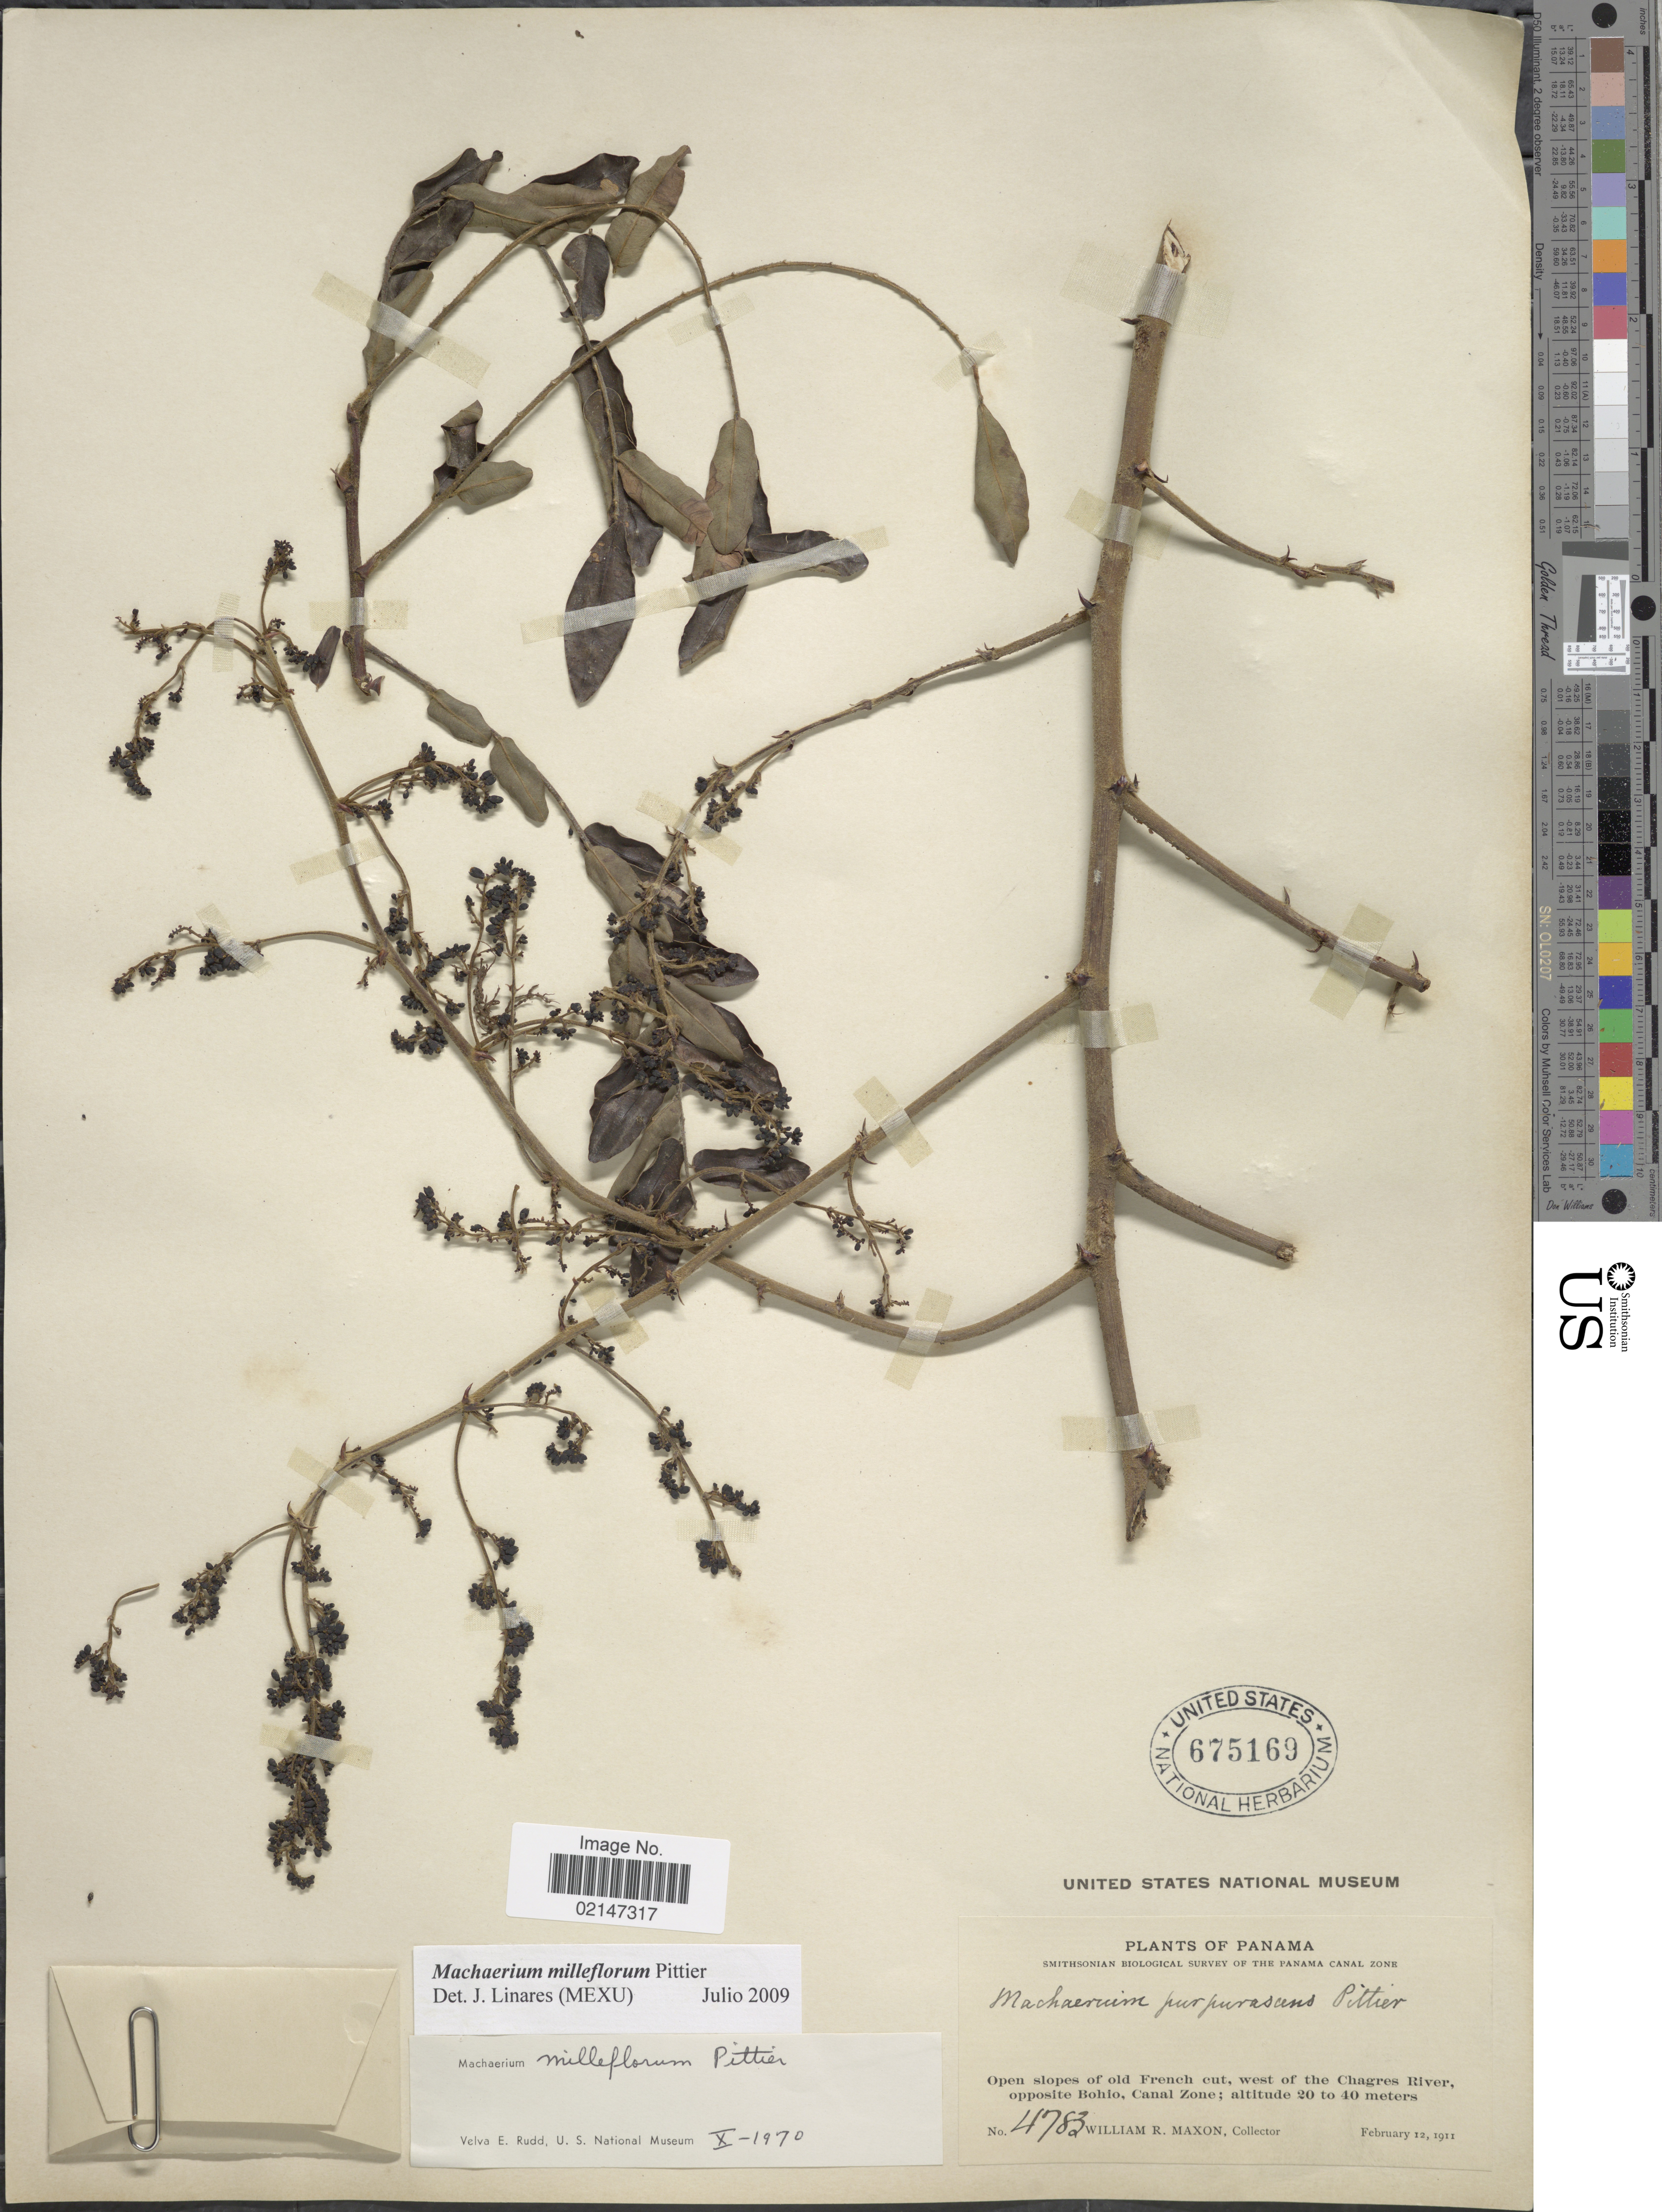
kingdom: Plantae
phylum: Tracheophyta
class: Magnoliopsida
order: Fabales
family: Fabaceae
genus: Machaerium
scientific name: Machaerium milleflorum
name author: Pittier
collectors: W. R. Maxon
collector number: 4783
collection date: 1911-02-12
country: Panama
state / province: Colón / Panamá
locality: Open slopes of old French cut, west of the Chagres River, opposite Bohio, Canal Zone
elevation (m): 20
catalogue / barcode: US 675169